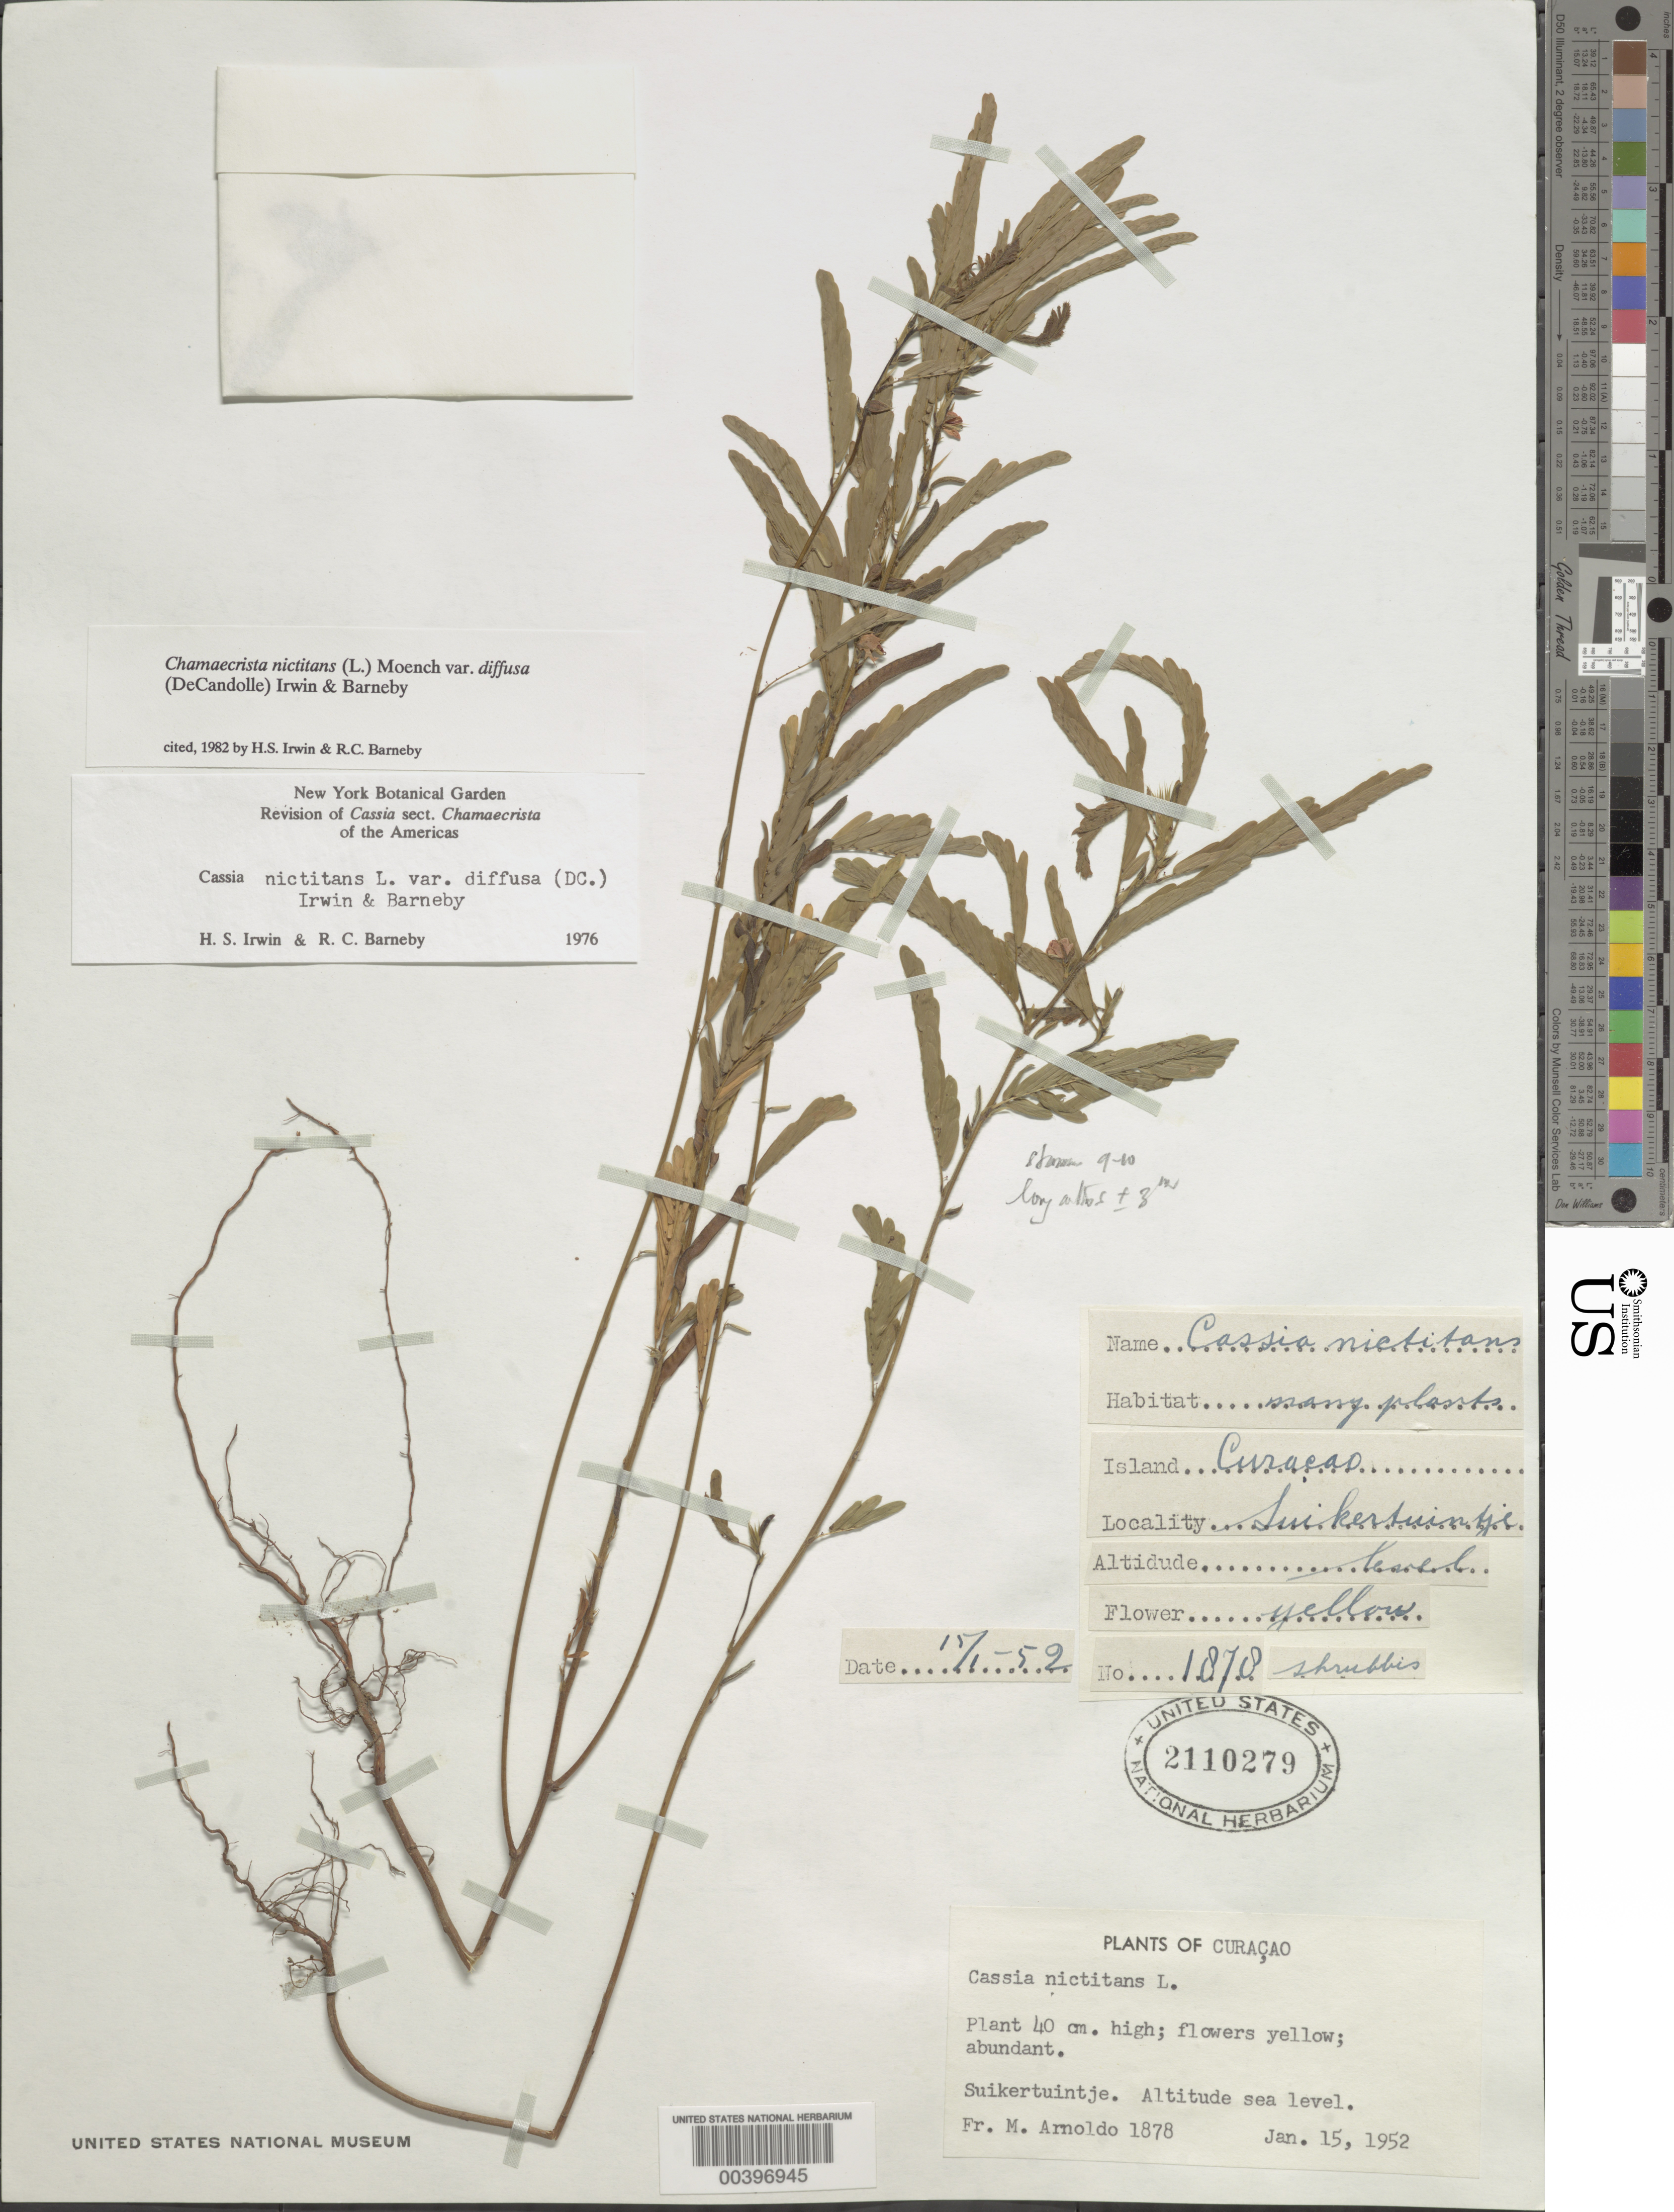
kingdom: Plantae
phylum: Tracheophyta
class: Magnoliopsida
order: Fabales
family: Fabaceae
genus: Chamaecrista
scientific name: Chamaecrista nictitans var. diffusa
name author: (DC.) H.S. Irwin & Barneby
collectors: N. Arnoldo-Broeders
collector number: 1878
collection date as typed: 15 Jan 1952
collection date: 1952-01-15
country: Curaçao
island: Curaçao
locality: Suikertuintje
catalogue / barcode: US 2110279